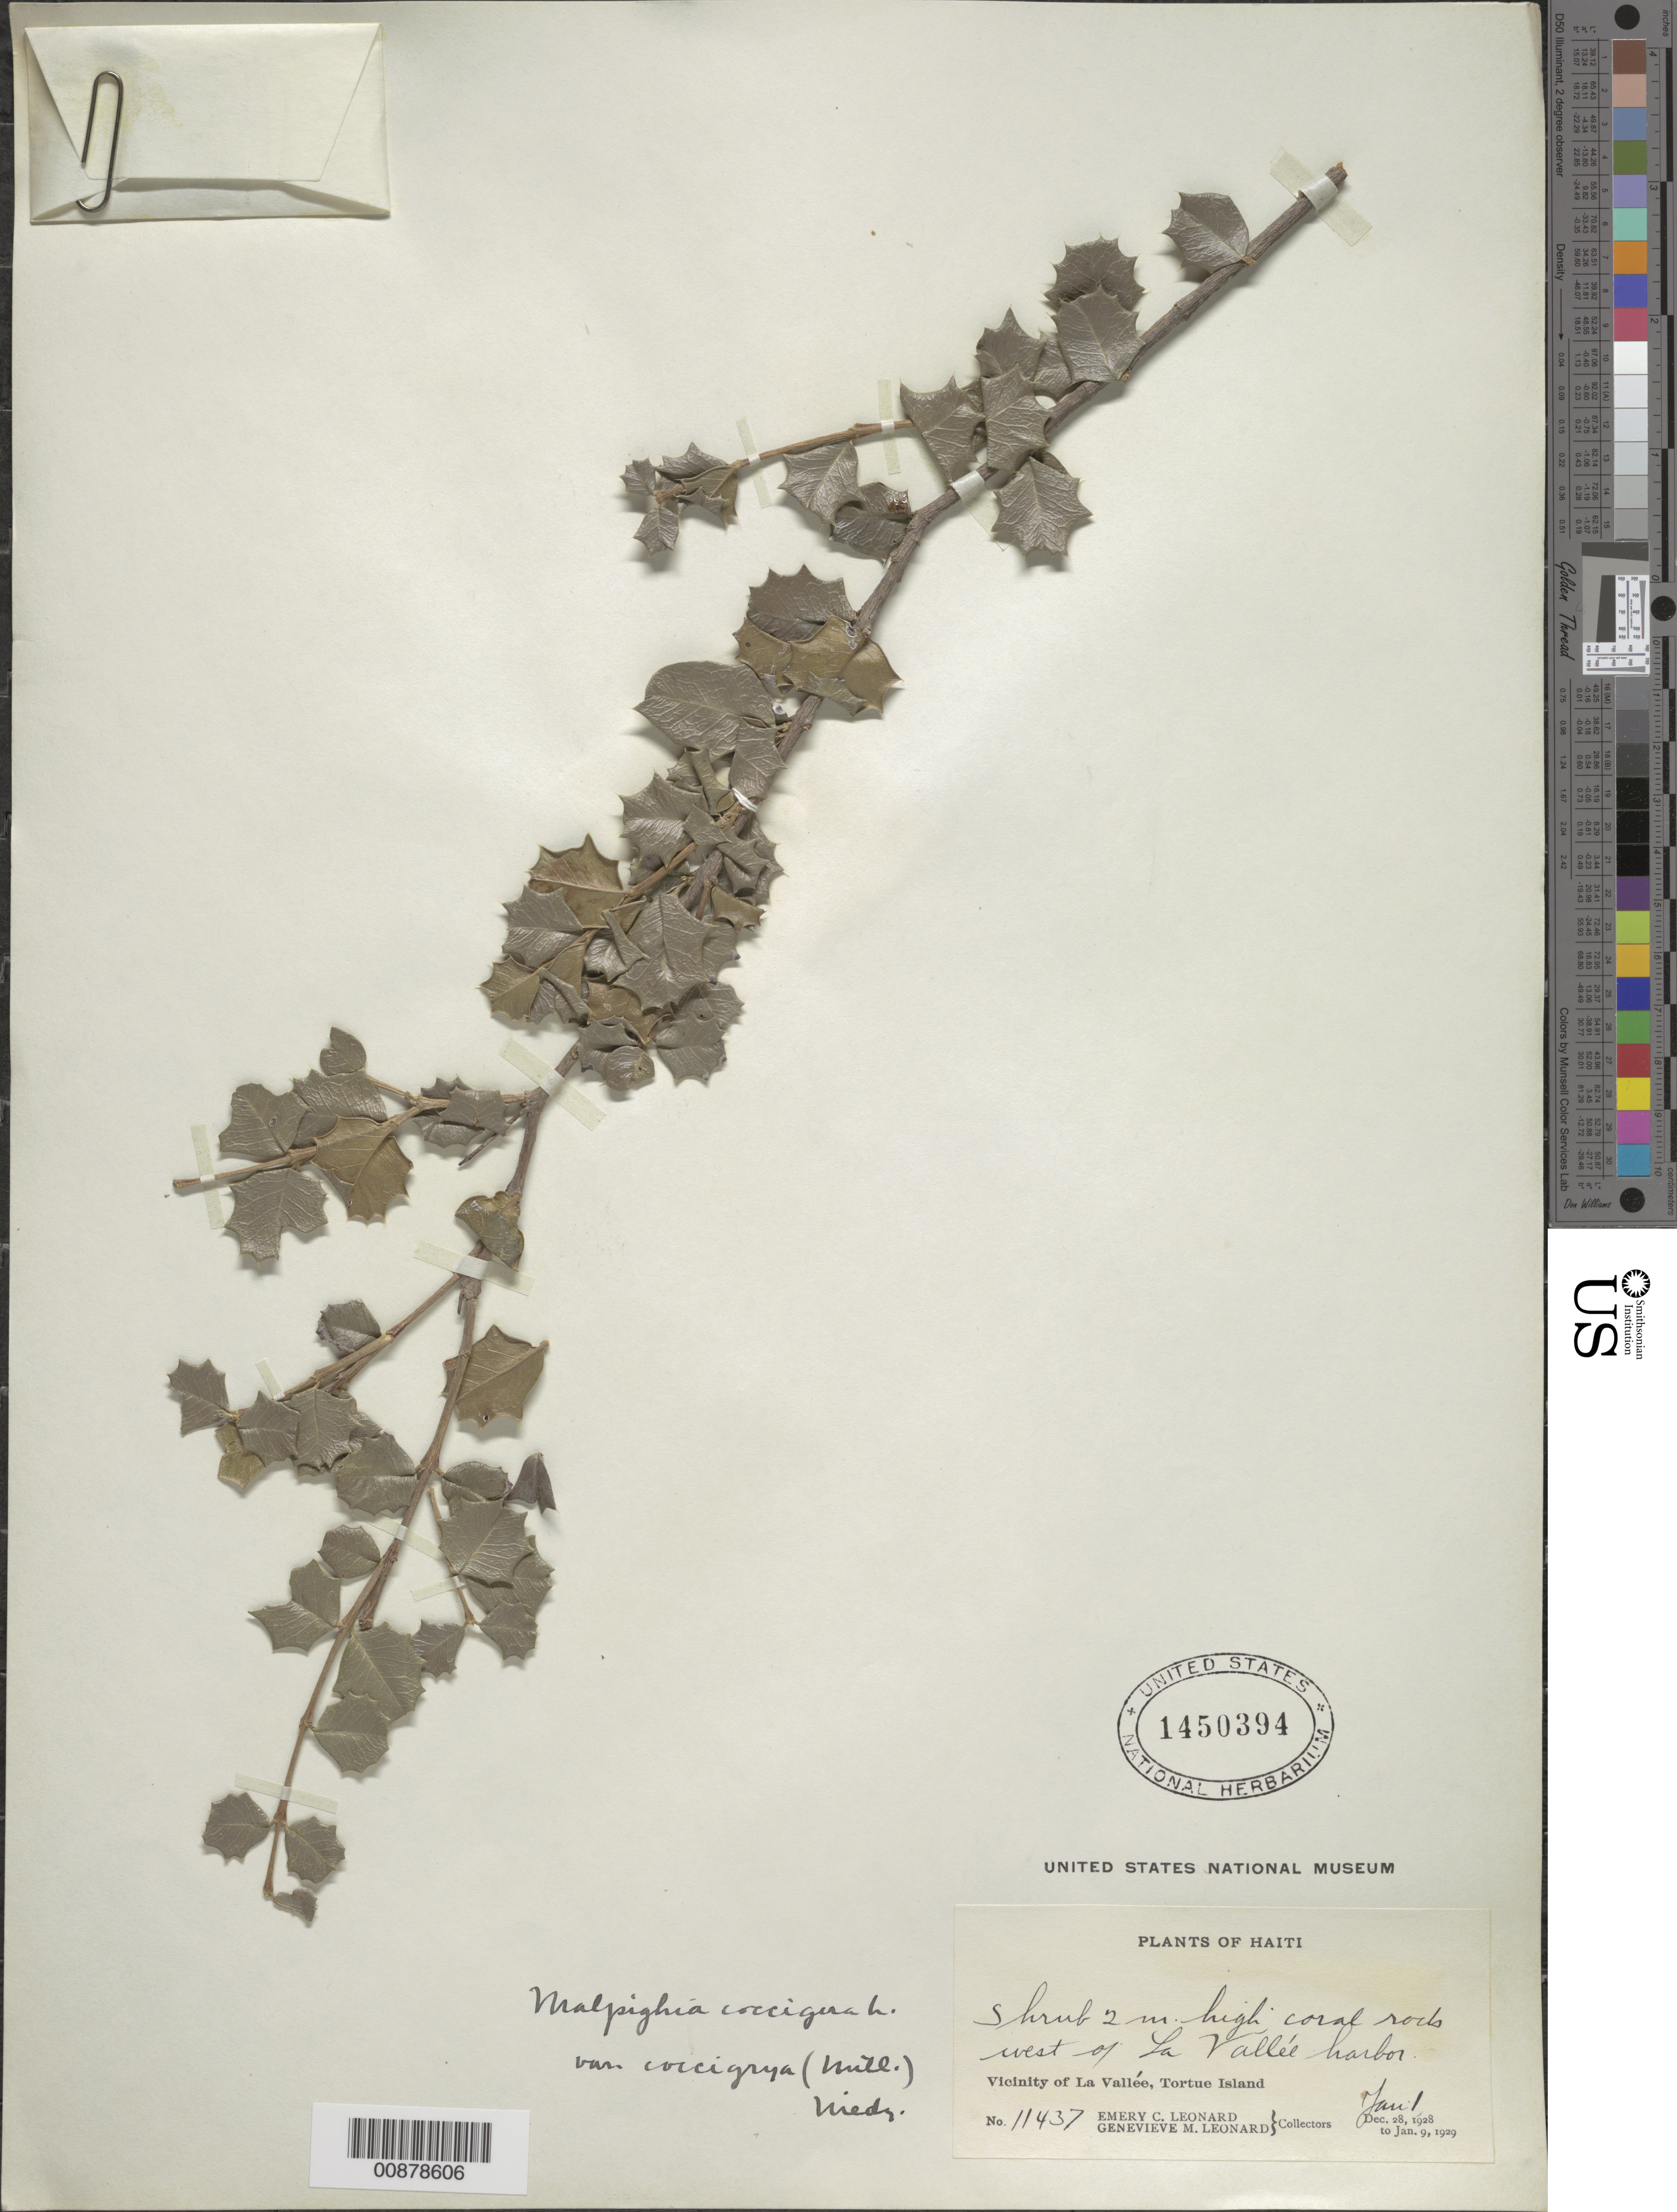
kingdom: Plantae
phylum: Tracheophyta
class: Magnoliopsida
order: Malpighiales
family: Malpighiaceae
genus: Malpighia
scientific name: Malpighia coccigera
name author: L.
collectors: E. C. Leonard & G. M. Leonard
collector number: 11437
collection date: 1929-01-01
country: Haiti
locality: Coral rock west of La Vallée harbor.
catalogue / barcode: US 1450394